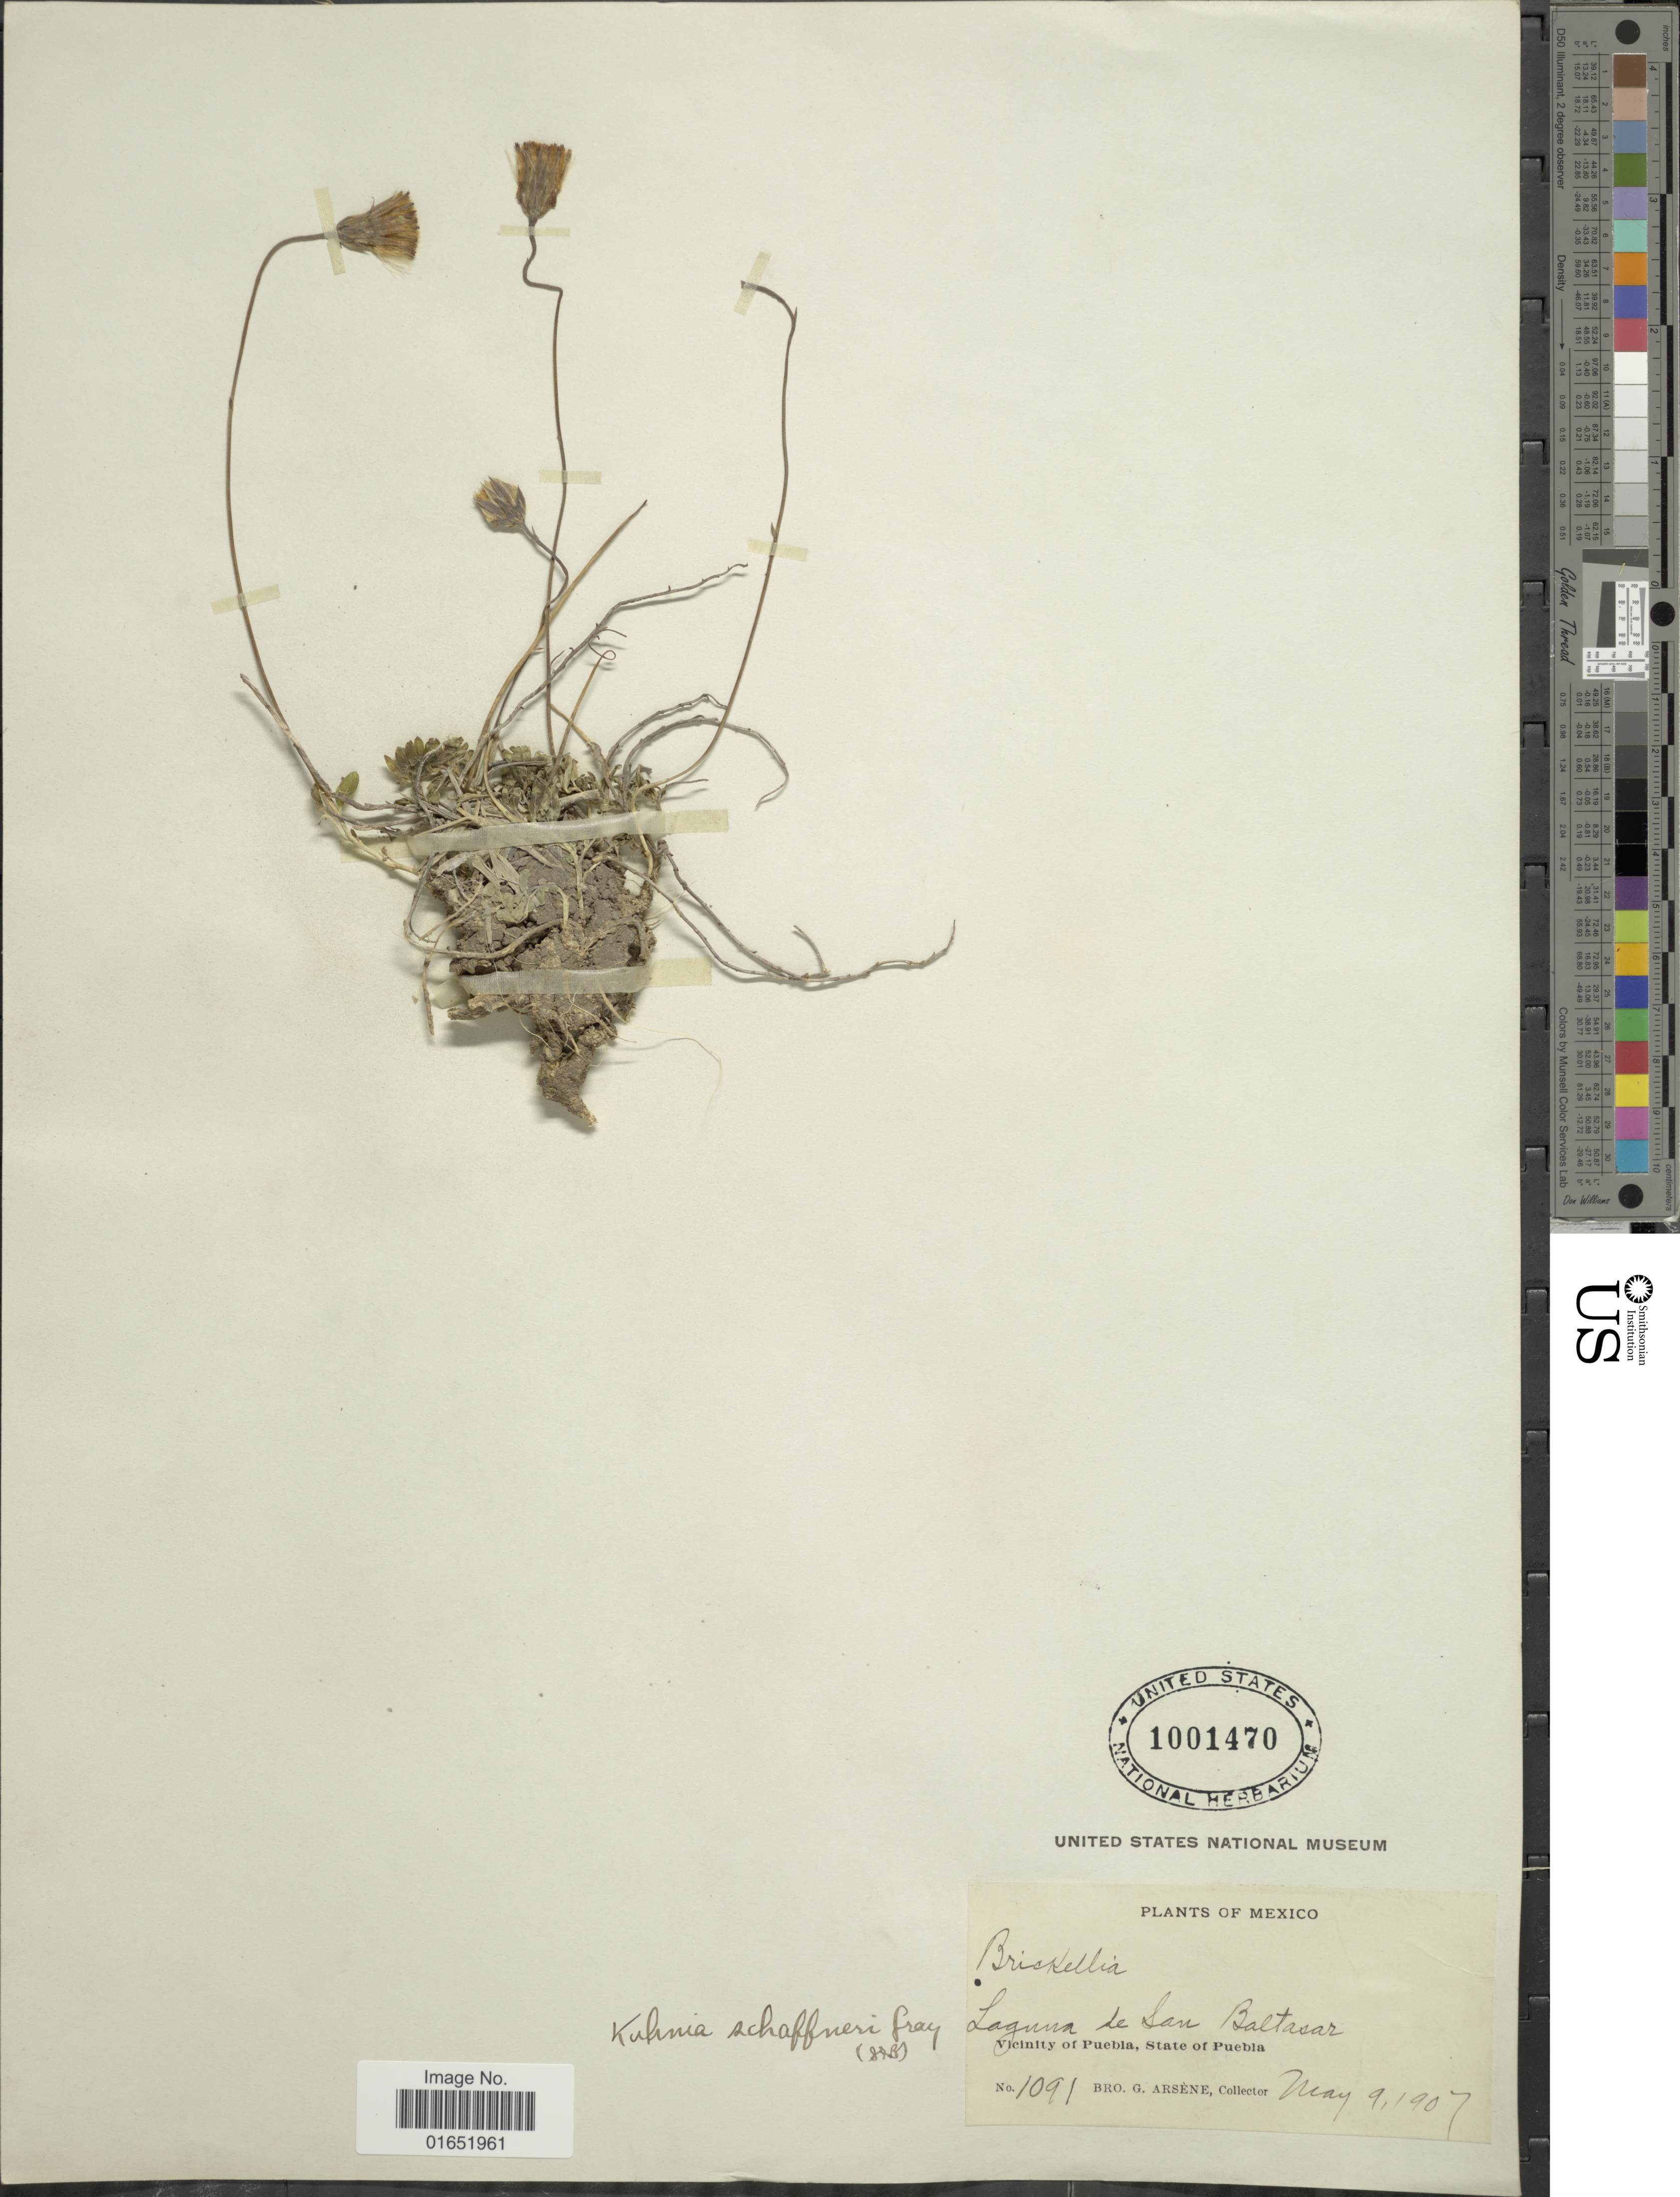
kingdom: Plantae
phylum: Tracheophyta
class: Magnoliopsida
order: Asterales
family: Asteraceae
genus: Brickellia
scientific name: Brickellia microphylla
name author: (Nutt.) A. Gray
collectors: Bro. G. Arsène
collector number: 1091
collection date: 1907-05-09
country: Mexico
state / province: Puebla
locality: Laguna de San Baltasar, Vicinity of Puebla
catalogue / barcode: US 1001470